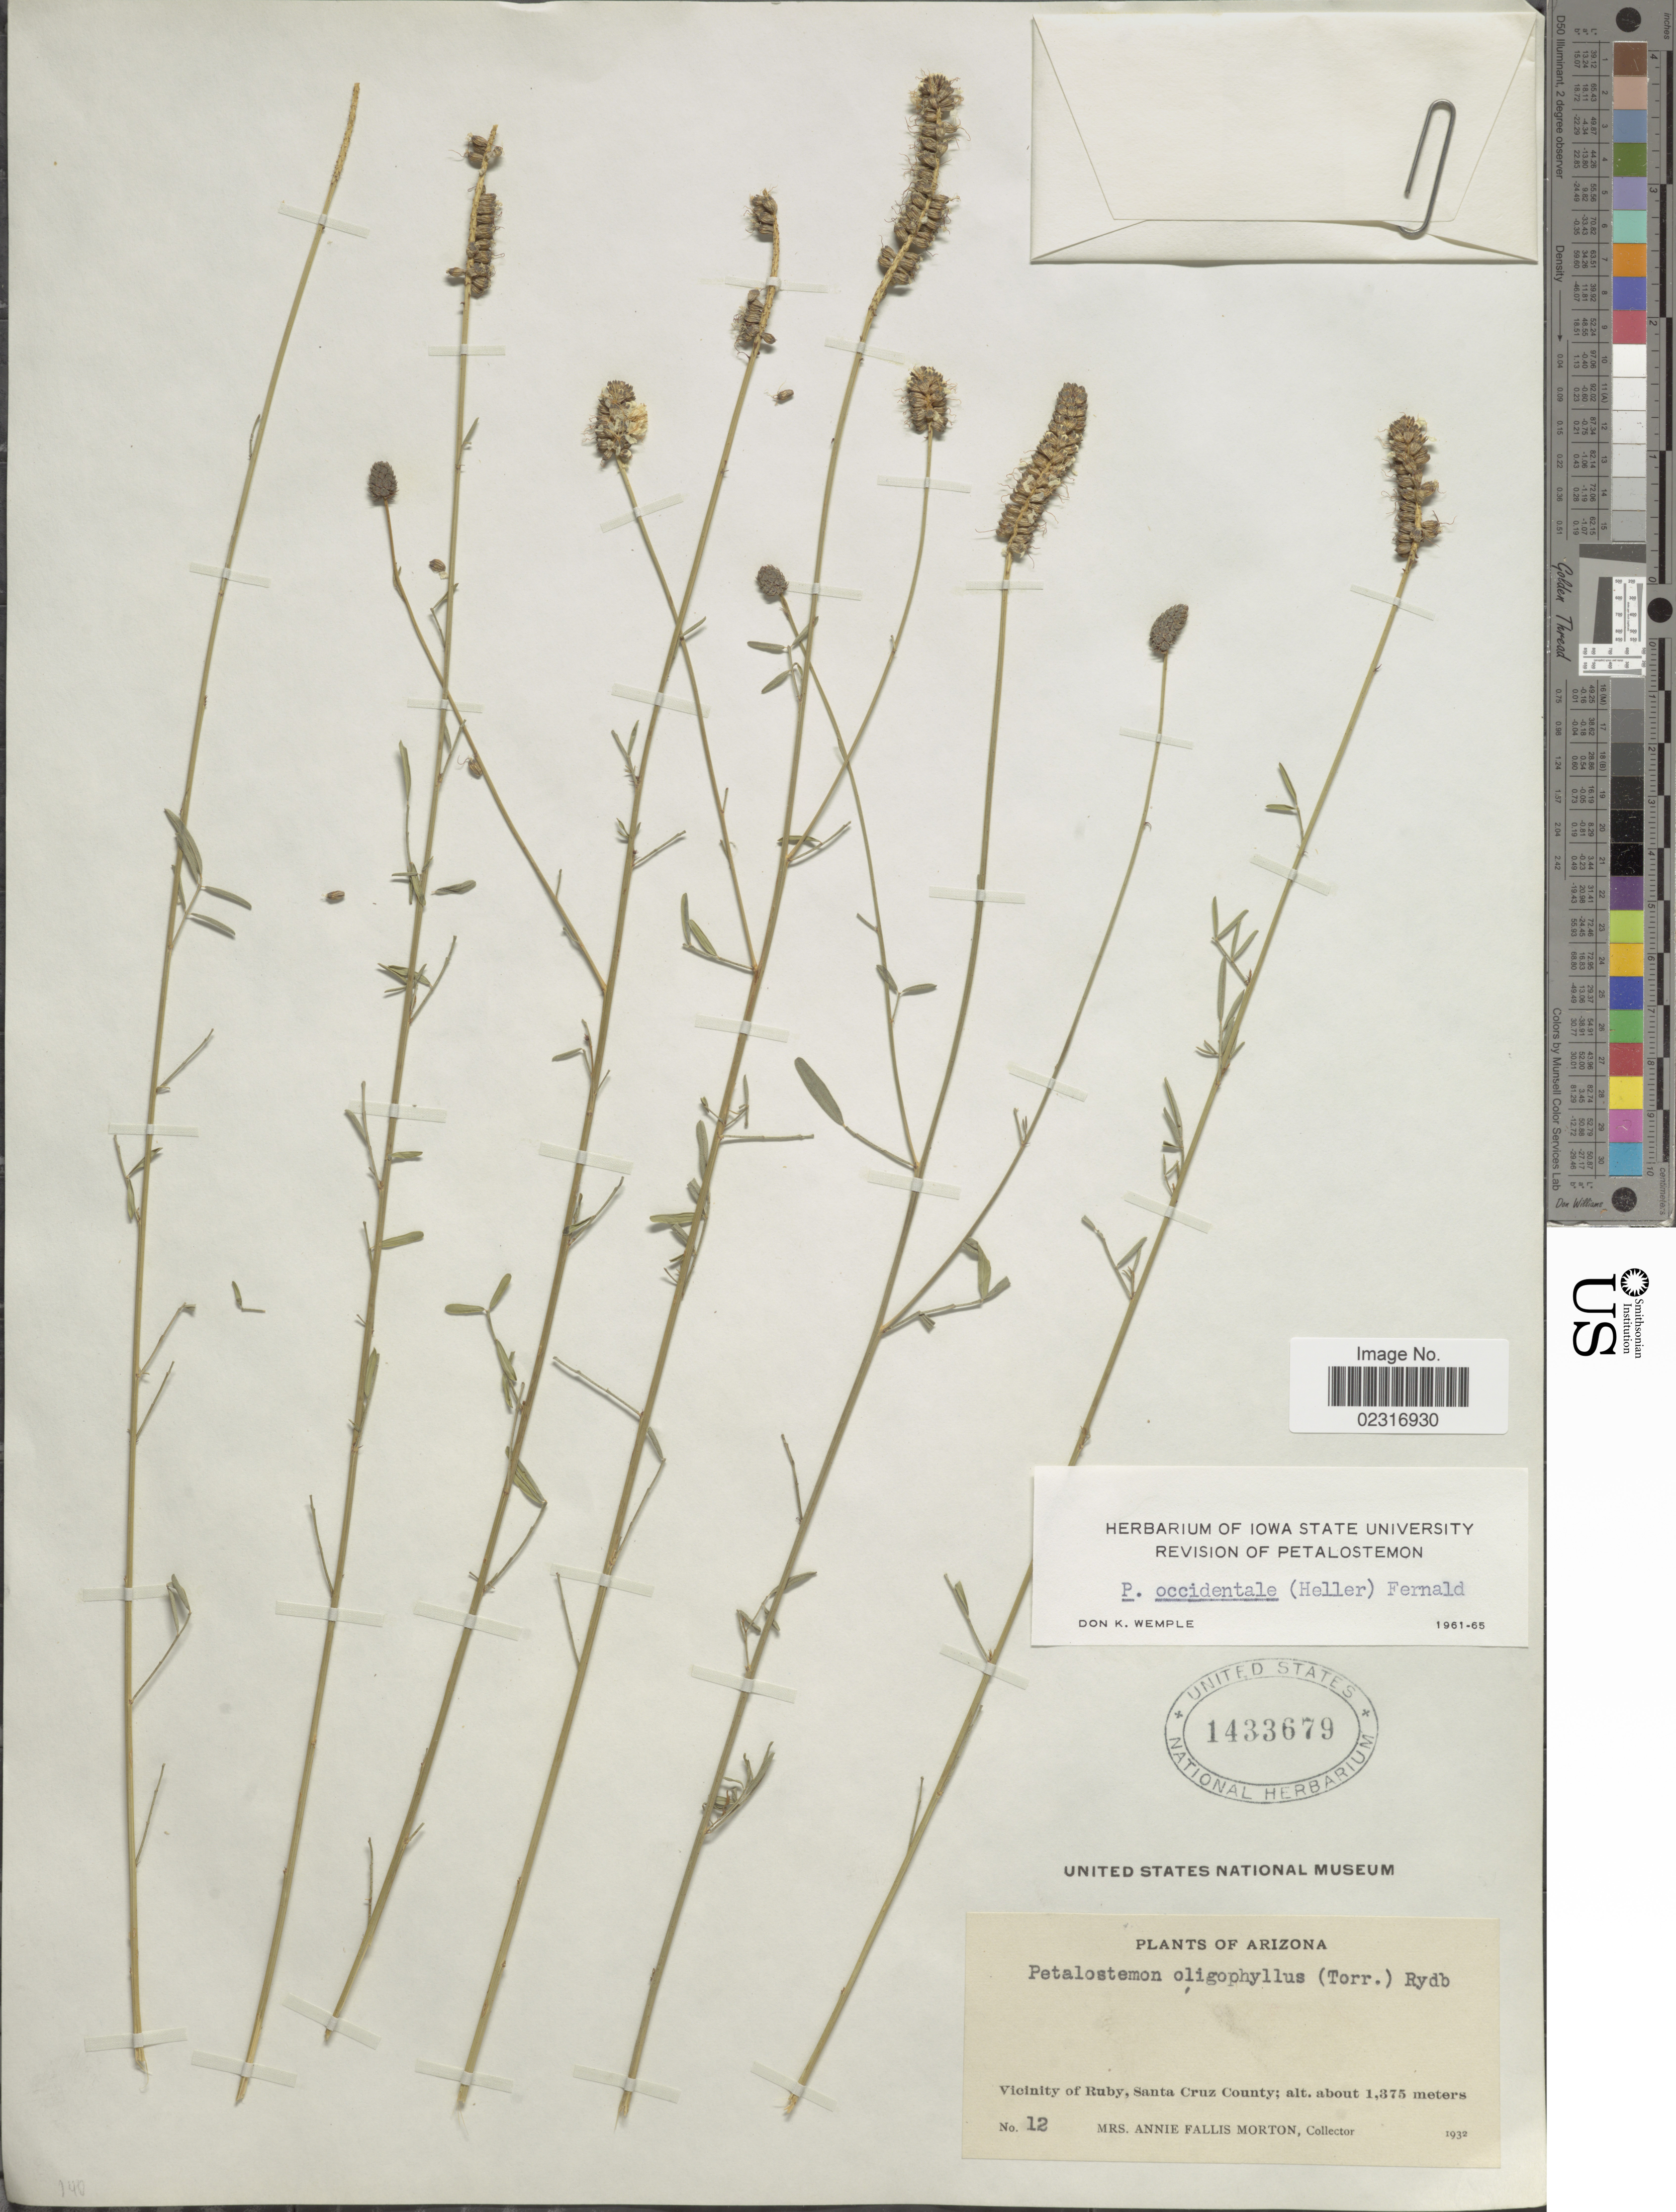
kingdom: Plantae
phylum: Tracheophyta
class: Magnoliopsida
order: Fabales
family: Fabaceae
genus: Dalea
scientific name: Dalea candida var. oligophylla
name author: (Torr) Shinners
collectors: A. F. Morton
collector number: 12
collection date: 1932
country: United States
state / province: Arizona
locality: Vicinity of Ruby, Santa Cruz County.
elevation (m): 1375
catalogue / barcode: US 1433679